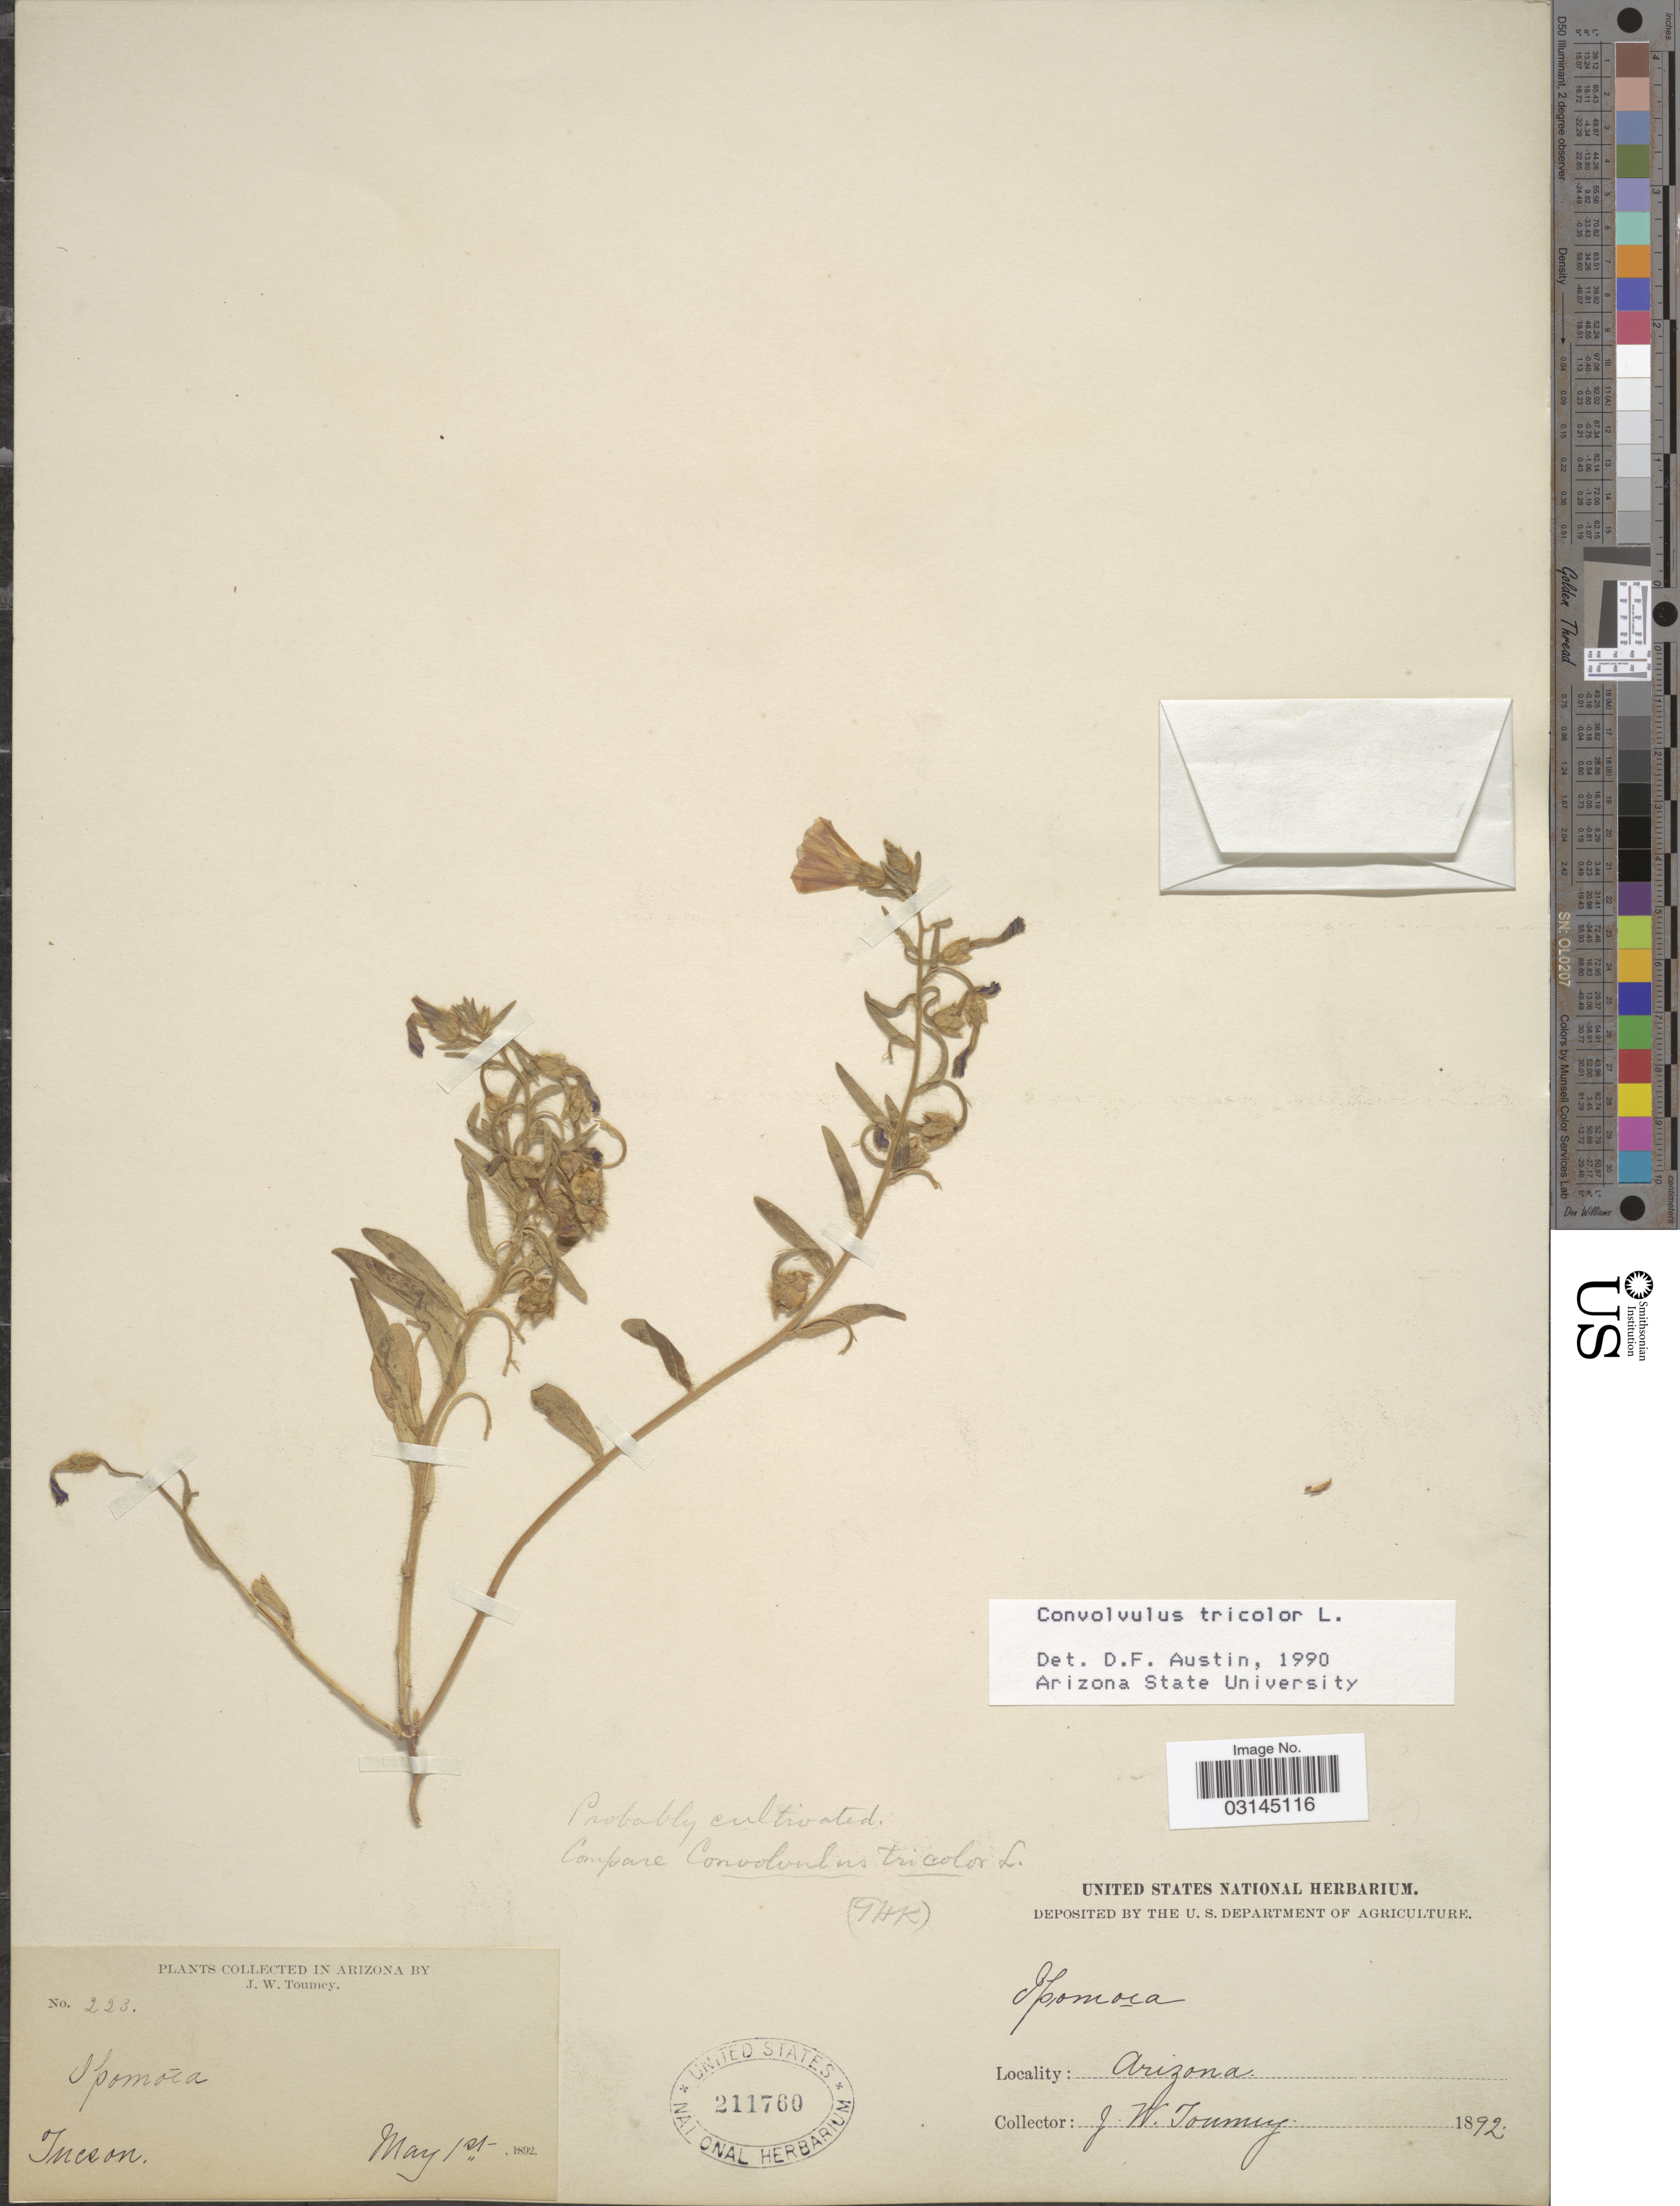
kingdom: Plantae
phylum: Tracheophyta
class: Magnoliopsida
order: Solanales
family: Convolvulaceae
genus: Convolvulus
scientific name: Convolvulus tricolor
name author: L.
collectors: J. W. Toumey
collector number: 223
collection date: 1892-05-01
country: United States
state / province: Arizona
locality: Tucson.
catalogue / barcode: US 211760